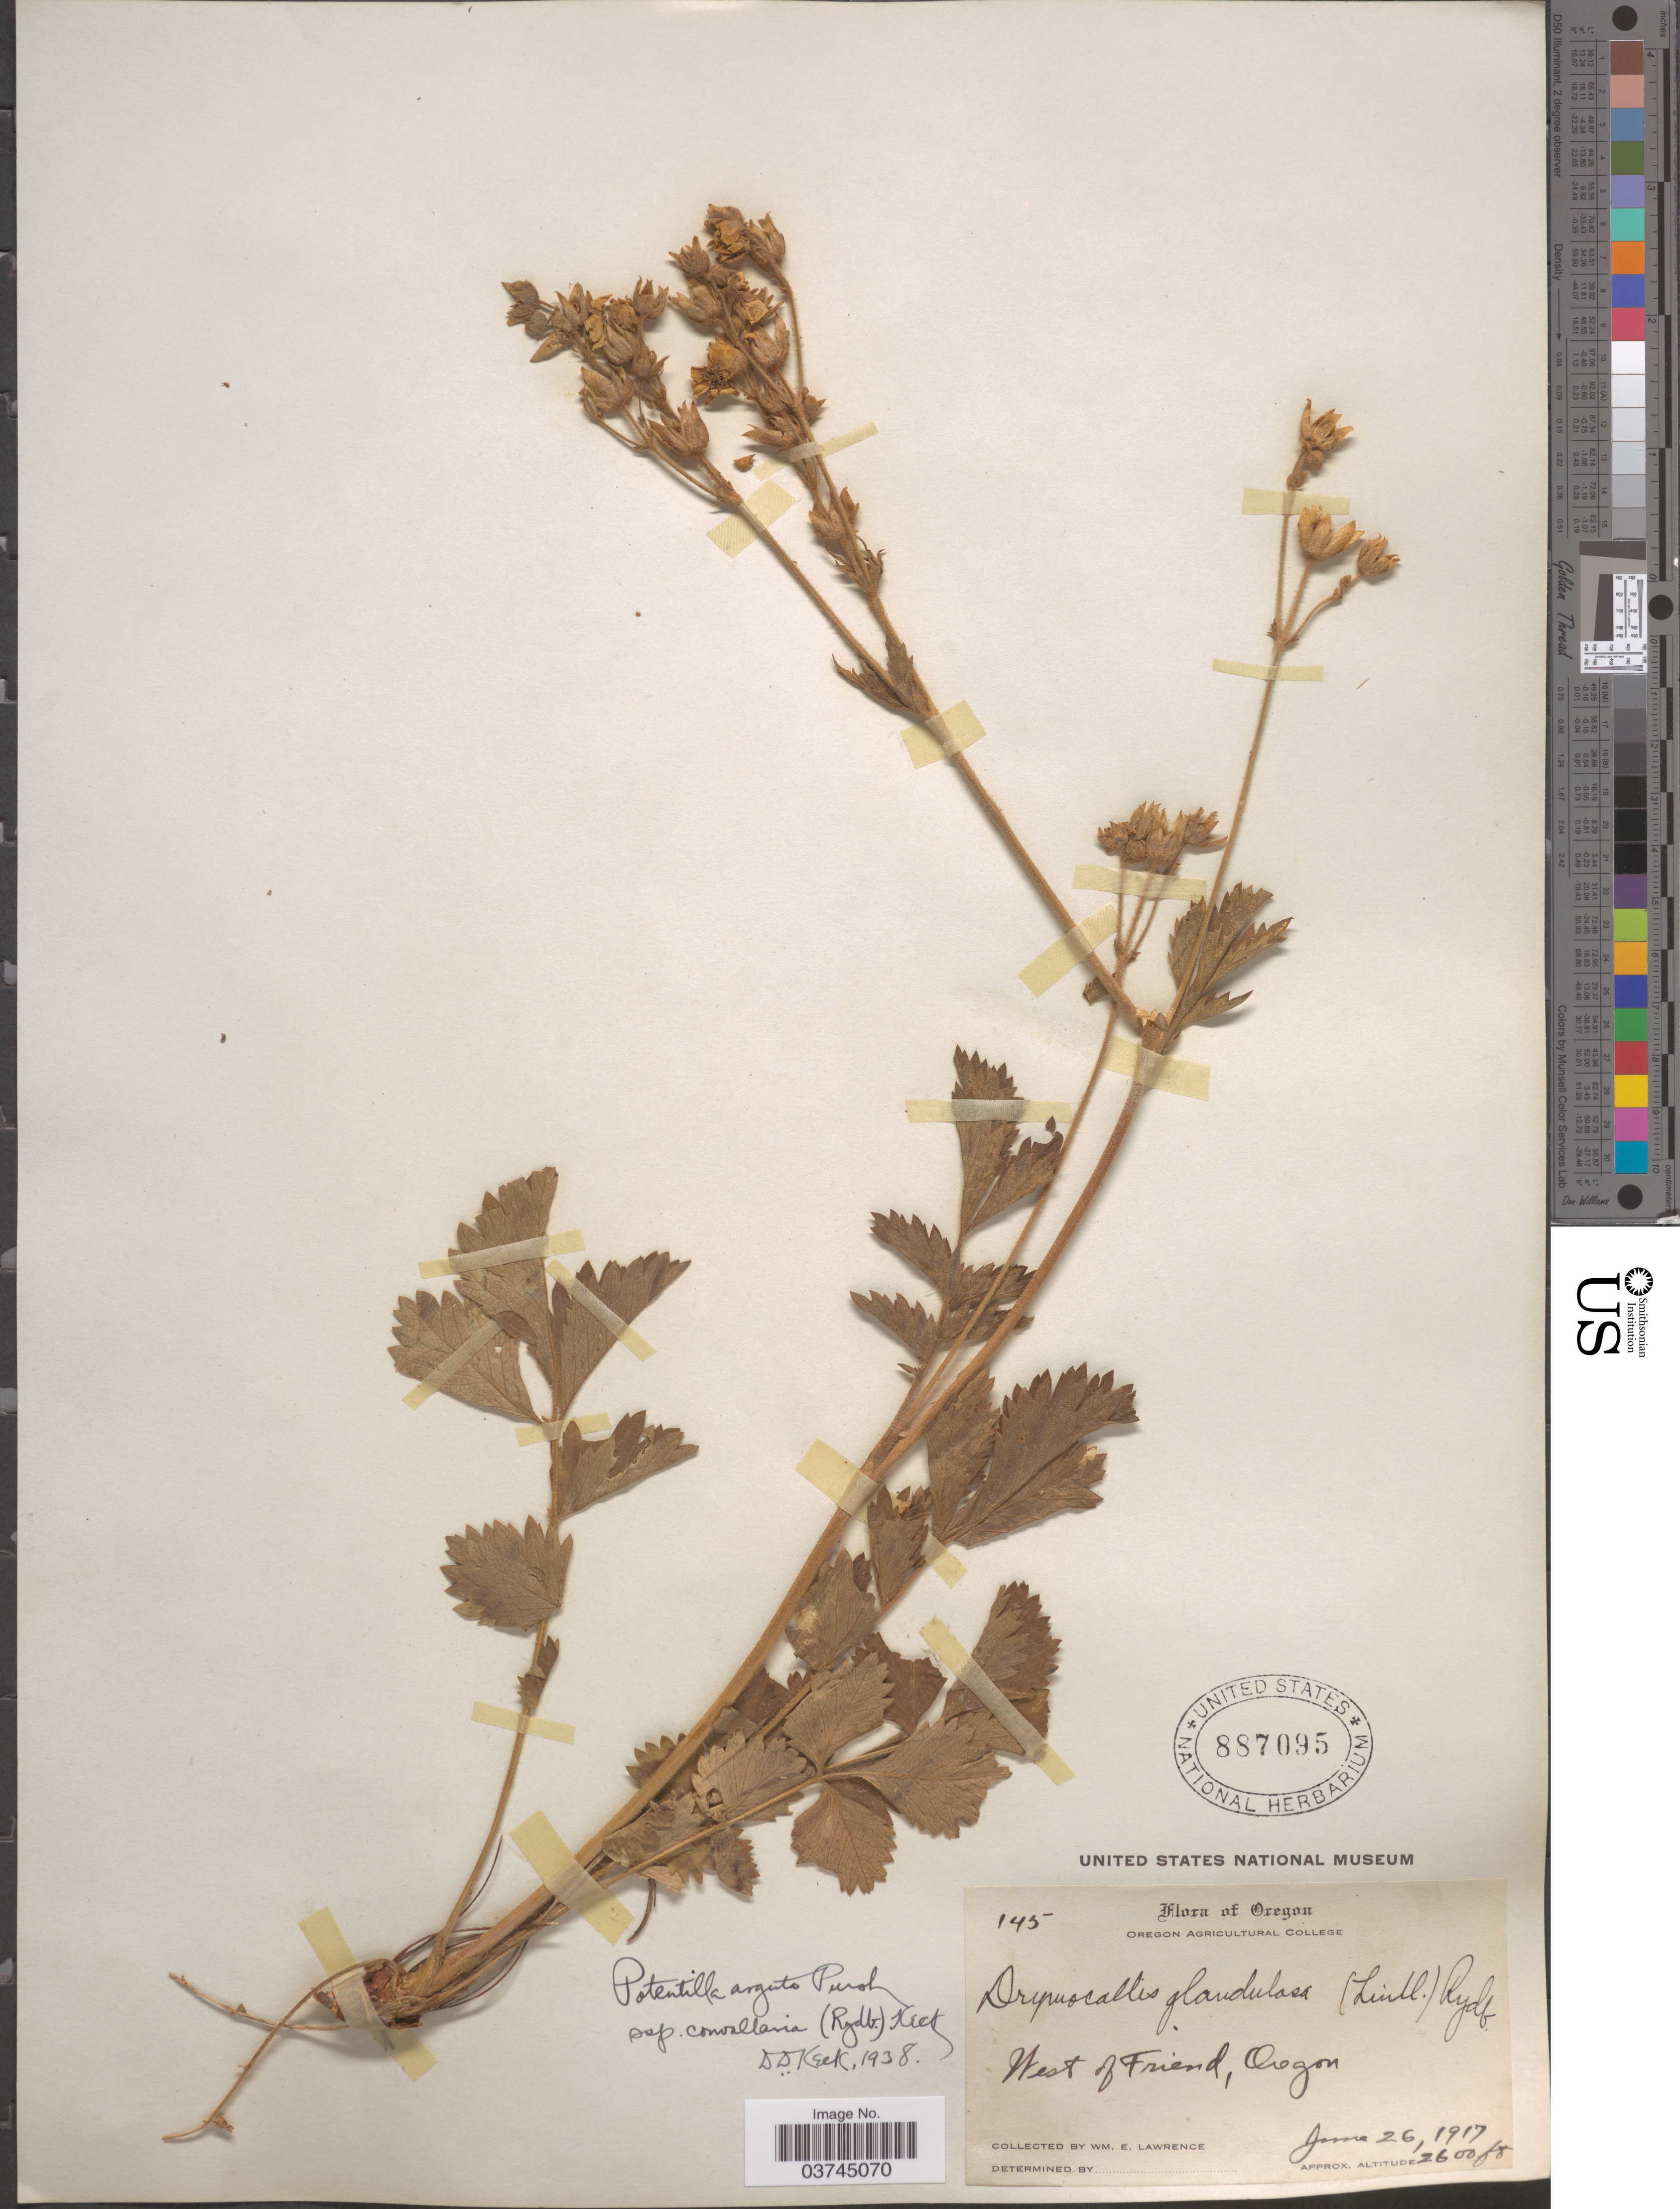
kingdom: Plantae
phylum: Tracheophyta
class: Magnoliopsida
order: Rosales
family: Rosaceae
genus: Drymocallis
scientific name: Drymocallis convallaria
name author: (Rydb.) Rydb.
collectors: W. Lawrence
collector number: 145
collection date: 1917-06-26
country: United States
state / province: Oregon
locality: West of Friend.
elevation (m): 792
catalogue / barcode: US 887095